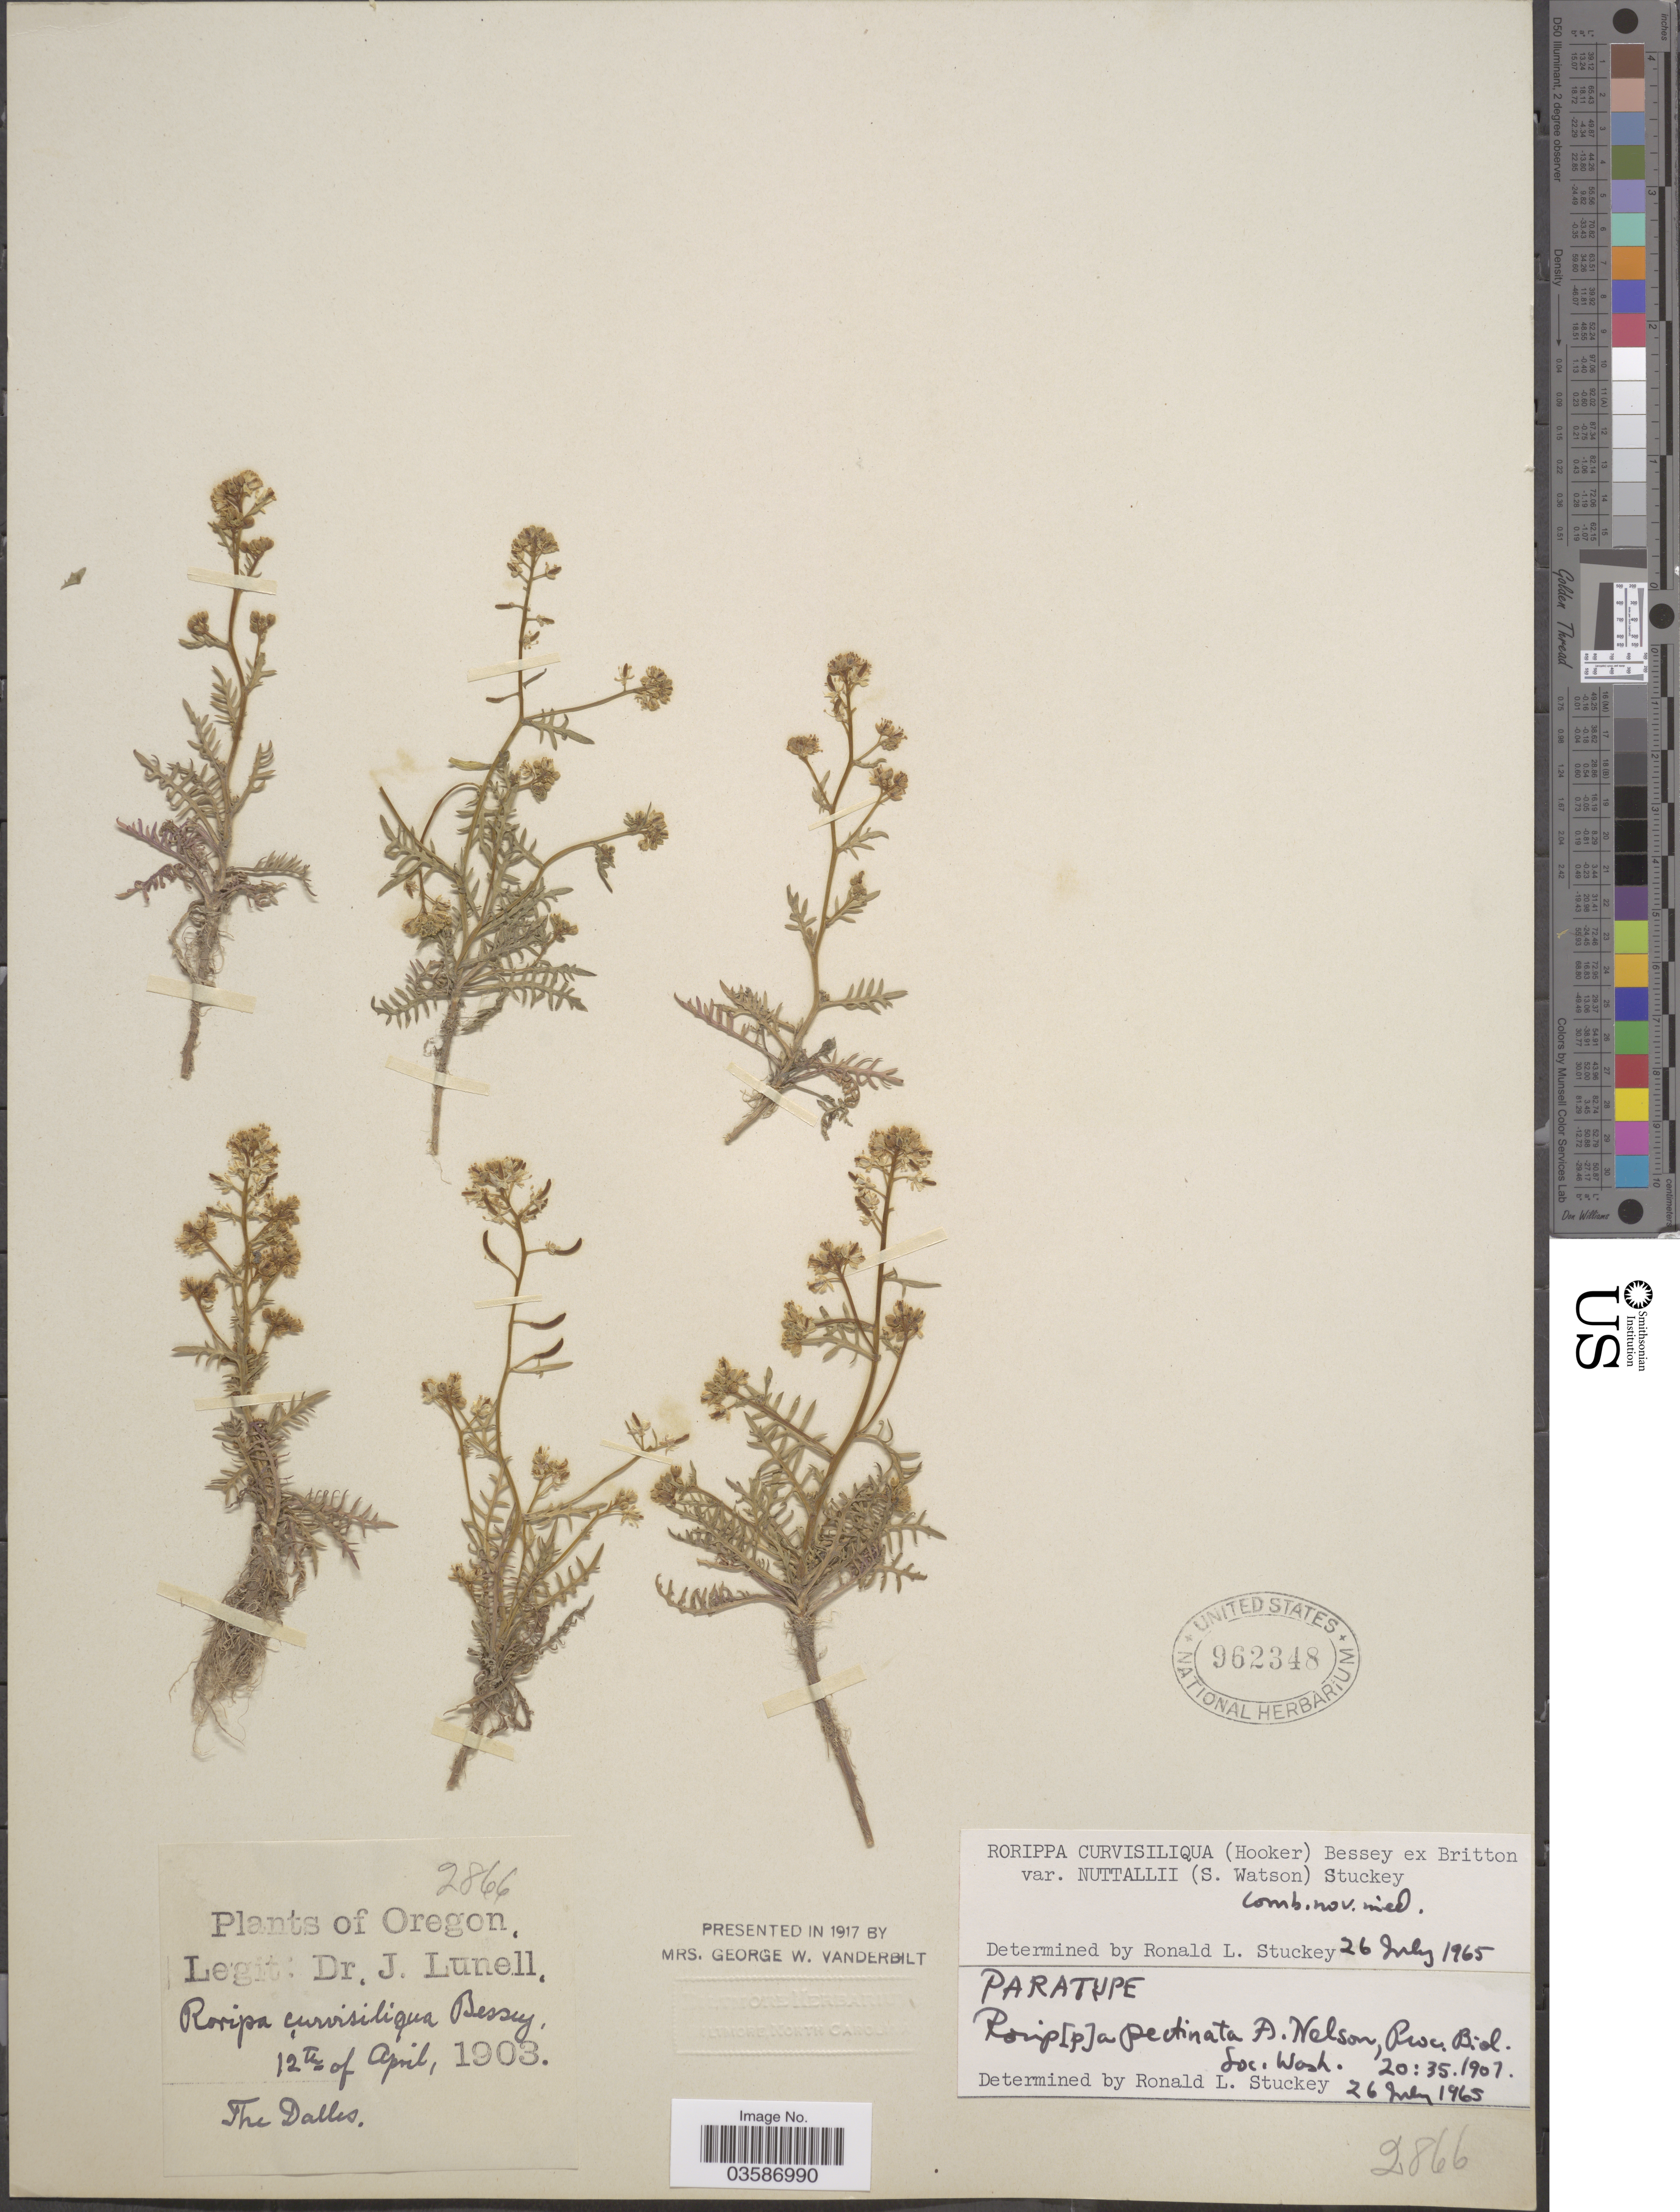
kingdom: Plantae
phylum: Tracheophyta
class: Magnoliopsida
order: Brassicales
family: Brassicaceae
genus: Rorippa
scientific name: Rorippa curvisiliqua var. nuttallii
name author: (S. Watson) Stuckey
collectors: J. Lunell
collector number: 2866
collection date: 1903-04-12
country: United States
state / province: Oregon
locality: The Dalles.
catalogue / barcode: US 962348